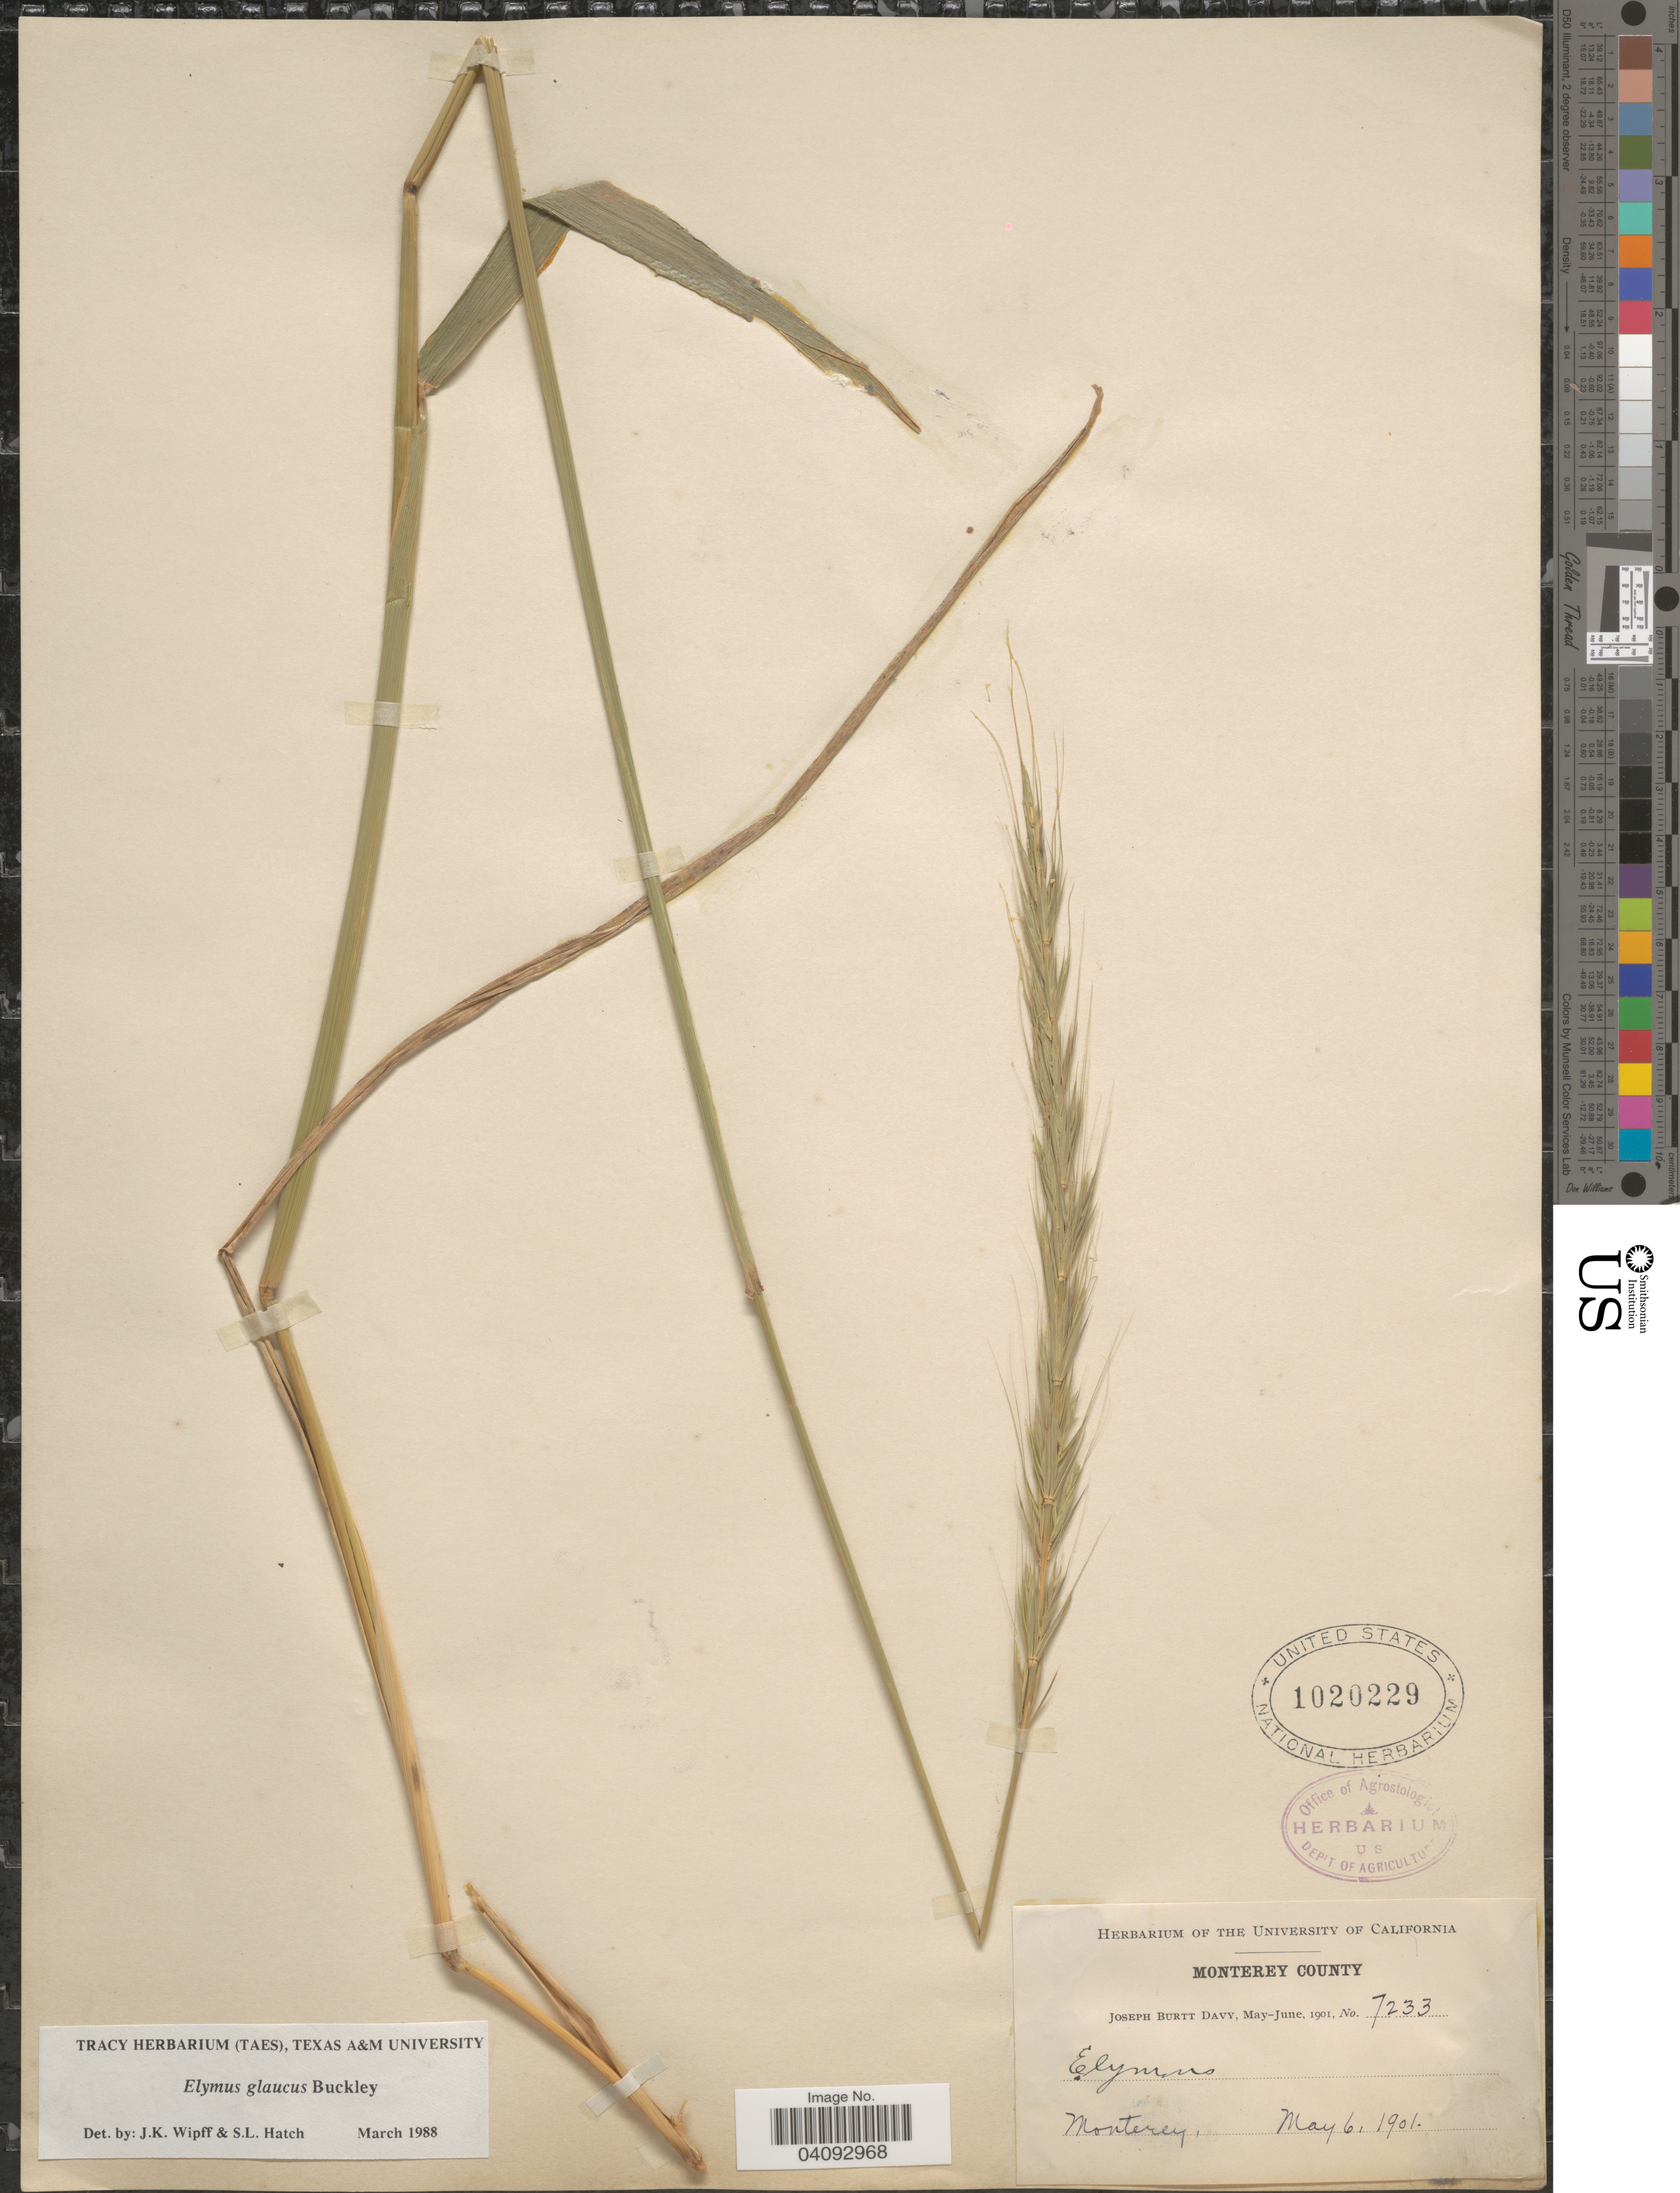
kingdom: Plantae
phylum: Tracheophyta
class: Liliopsida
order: Poales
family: Poaceae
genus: Elymus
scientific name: Elymus glaucus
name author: Buckley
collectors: J. Burtt Davy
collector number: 7233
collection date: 1901-05-06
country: United States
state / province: California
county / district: Monterey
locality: Monterey County.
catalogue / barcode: US 1020229